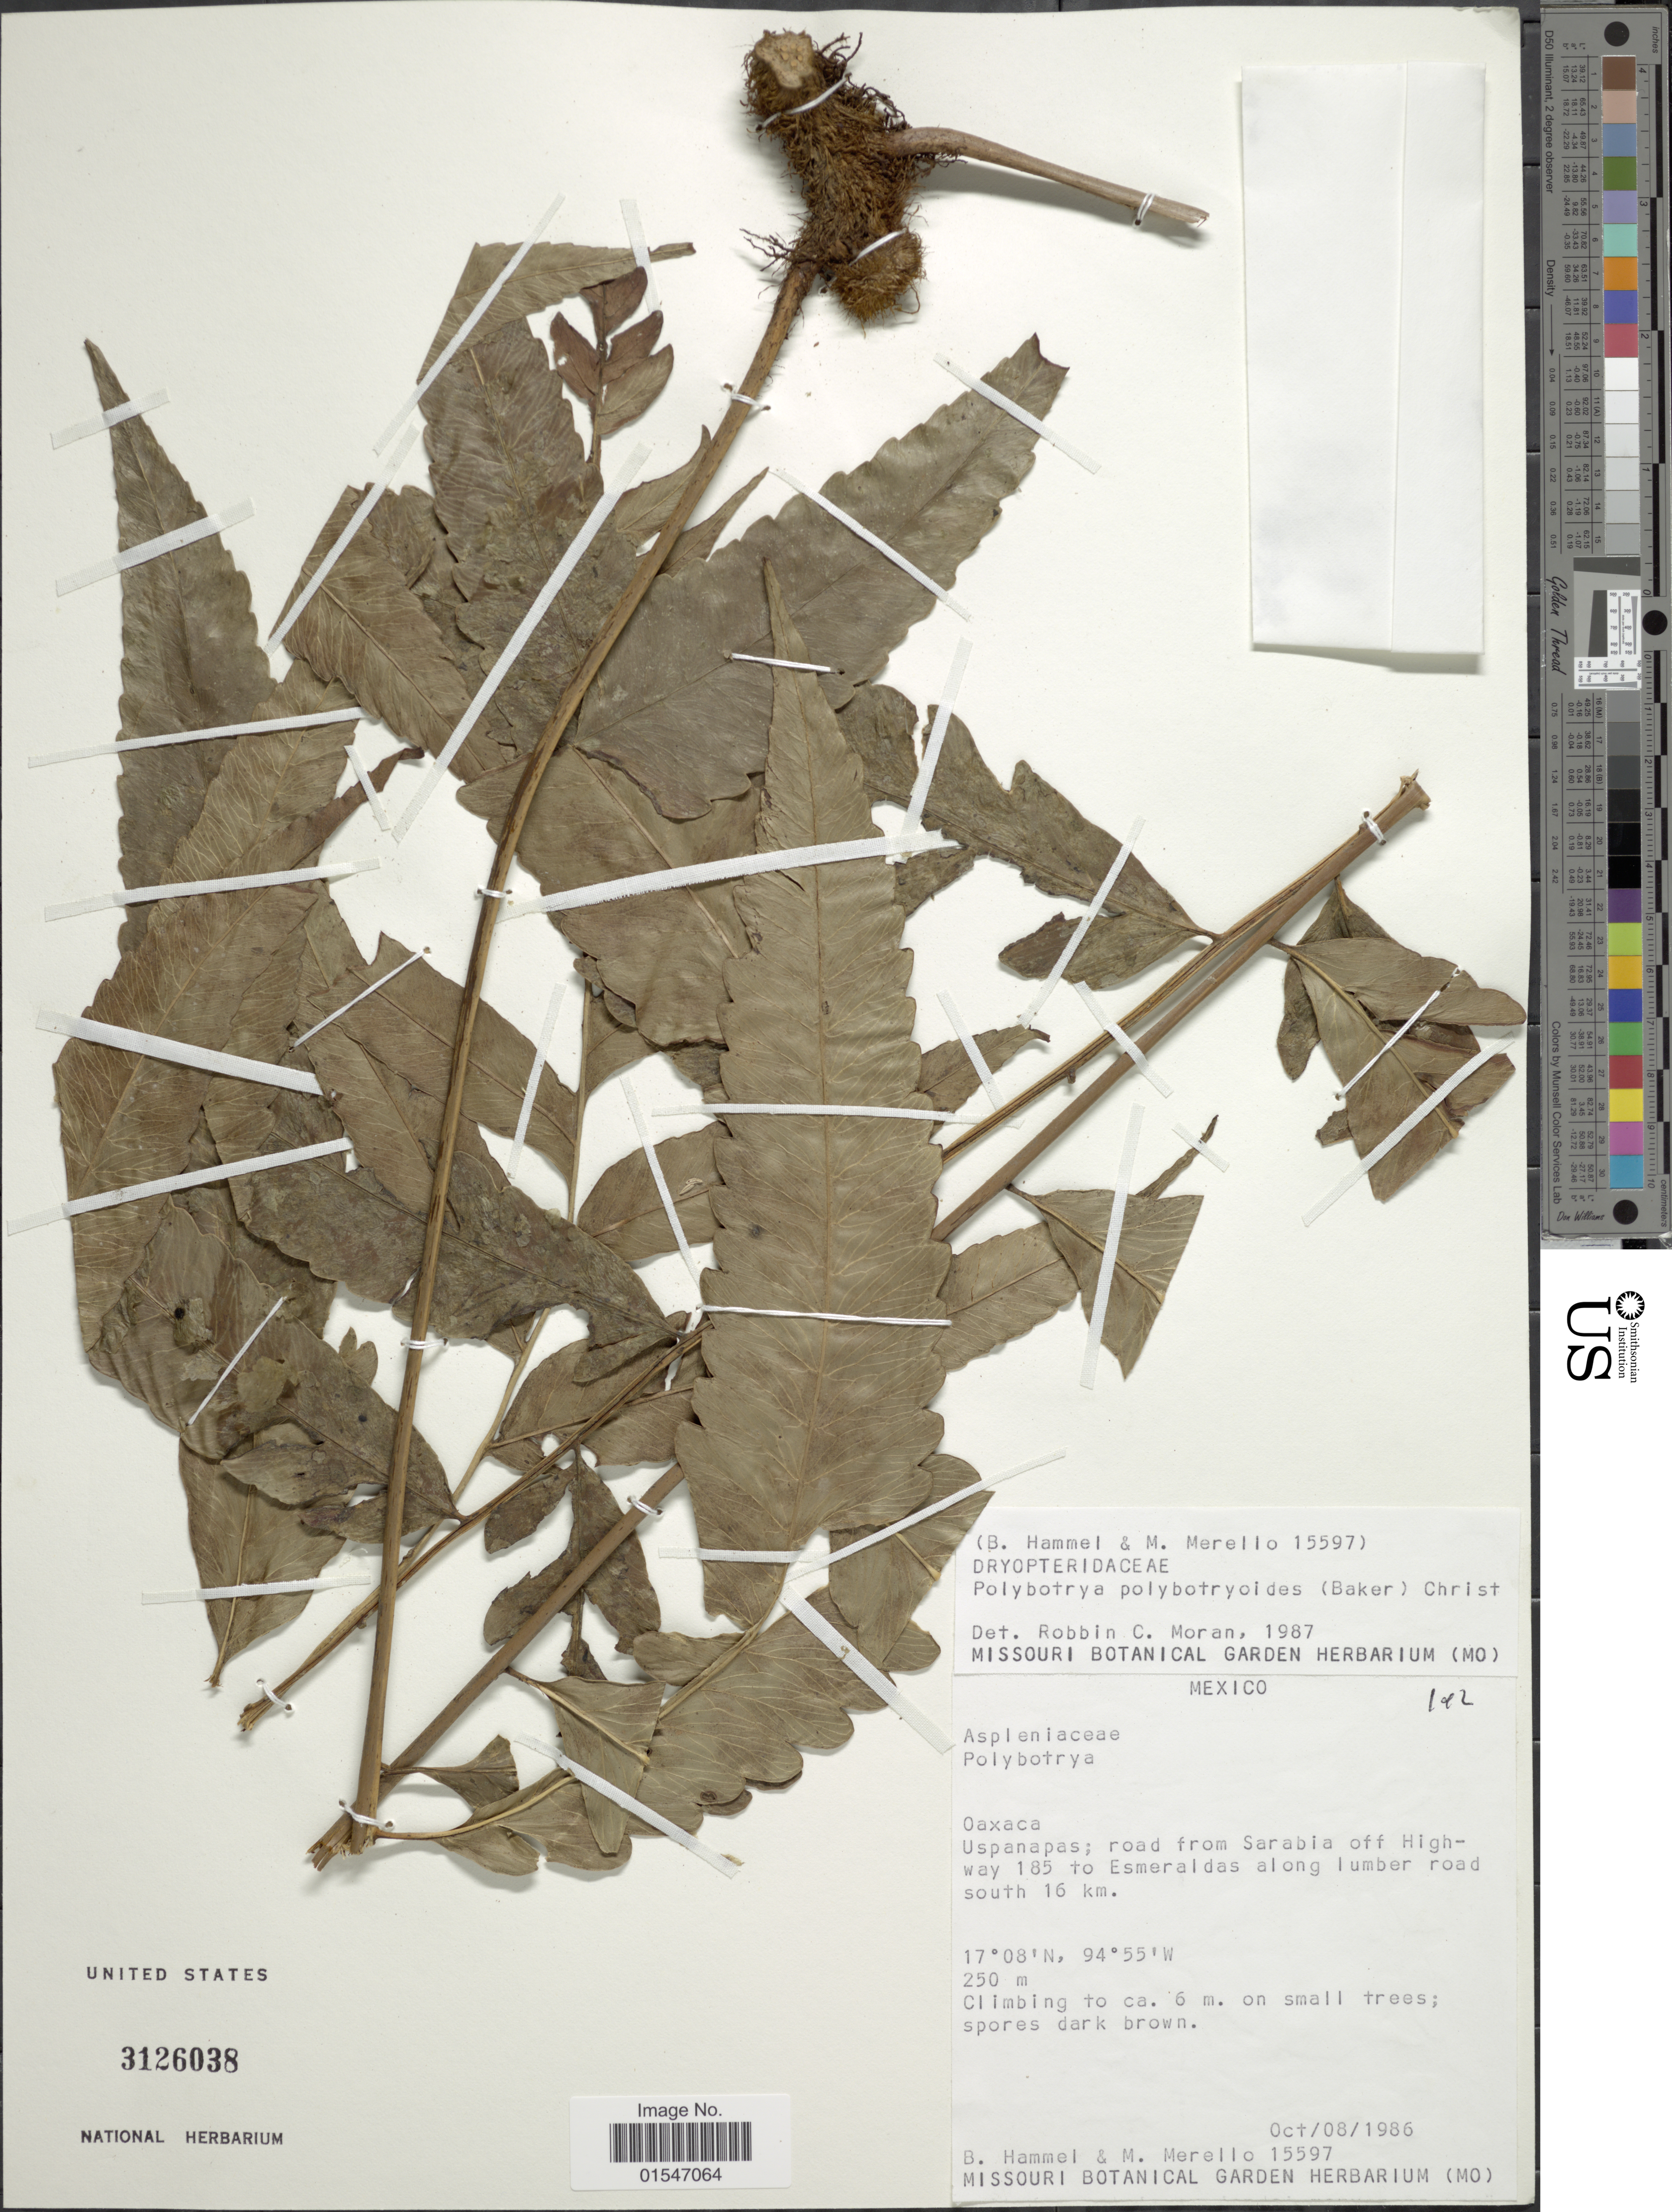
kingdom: Plantae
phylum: Tracheophyta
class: Polypodiopsida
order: Polypodiales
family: Dryopteridaceae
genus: Polybotrya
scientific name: Polybotrya polybotryoides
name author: (Baker) Christ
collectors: B. Hammel & M. Merello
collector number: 15597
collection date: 1986-10-08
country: Mexico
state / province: Oaxaca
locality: Oaxaca, Uspanapas; road from Sarabia off Highway 185 to Esmeraldas along lumber road south 16 km.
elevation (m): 250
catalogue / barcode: US 3126038